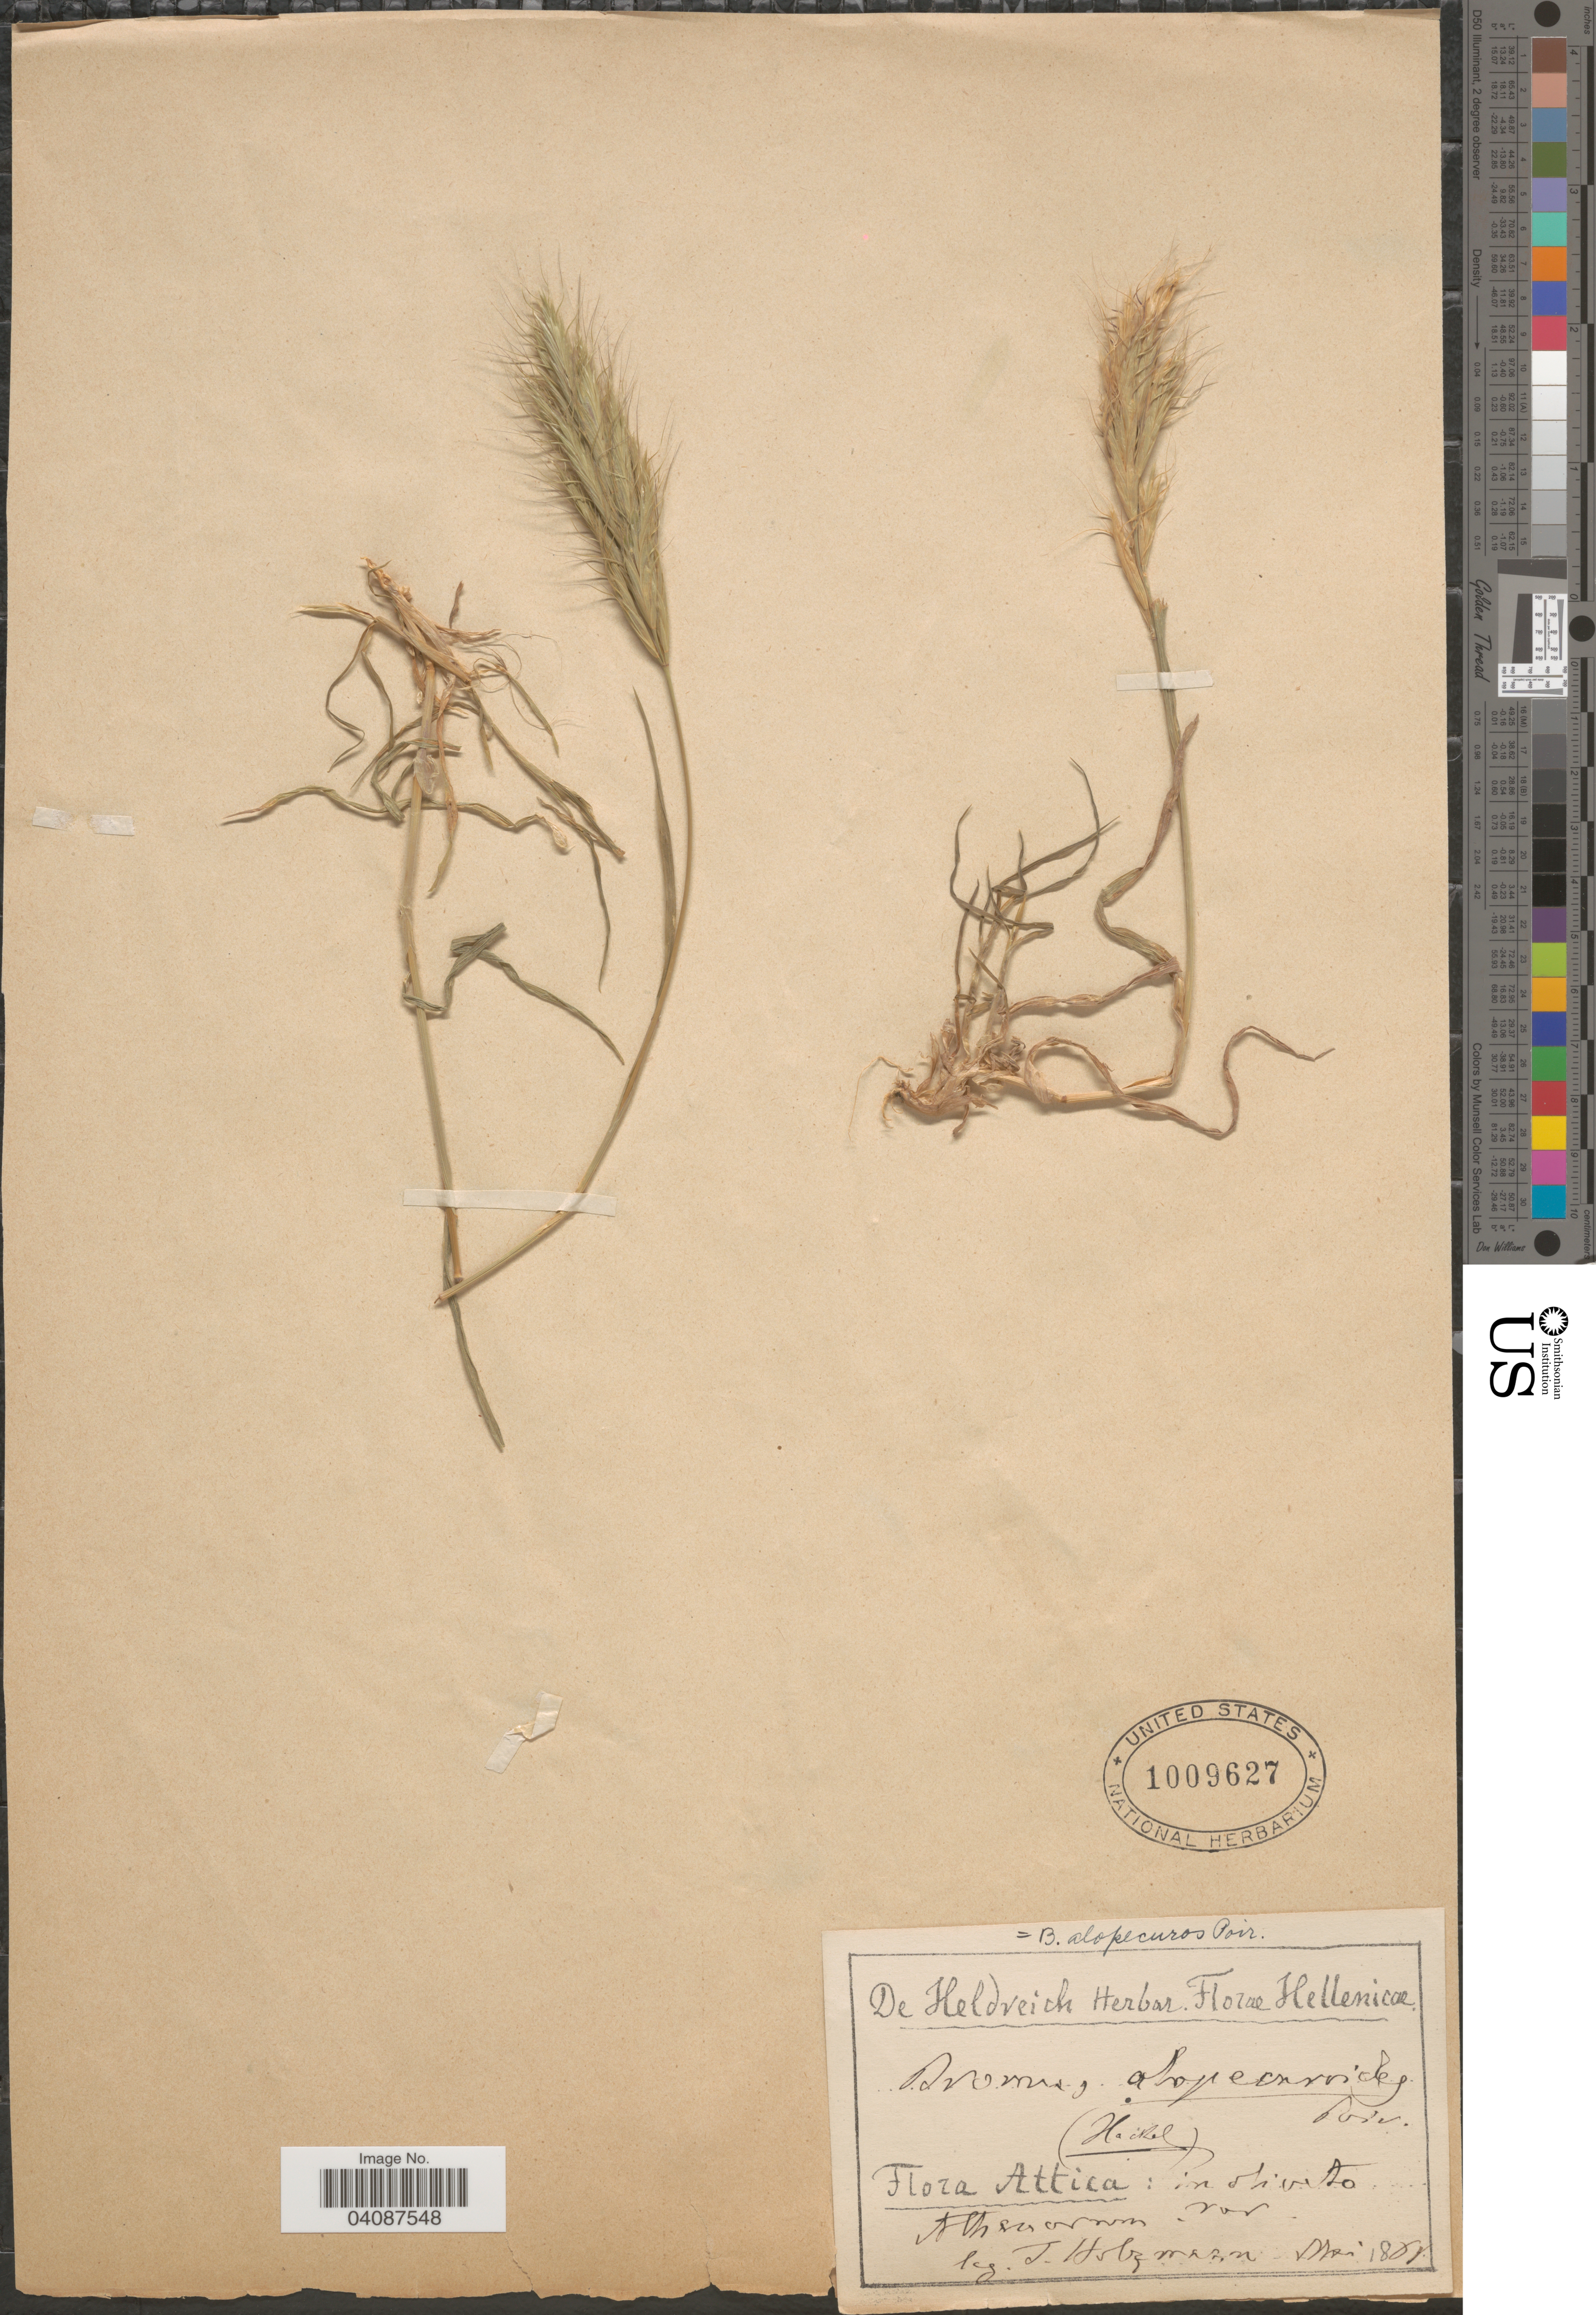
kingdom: Plantae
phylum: Tracheophyta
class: Liliopsida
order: Poales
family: Poaceae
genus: Bromus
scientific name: Bromus alopecuros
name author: Poir.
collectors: T. Holzmann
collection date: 1881-05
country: Greece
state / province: Attica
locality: In oliveto Athaeornum.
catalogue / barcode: US 1009627